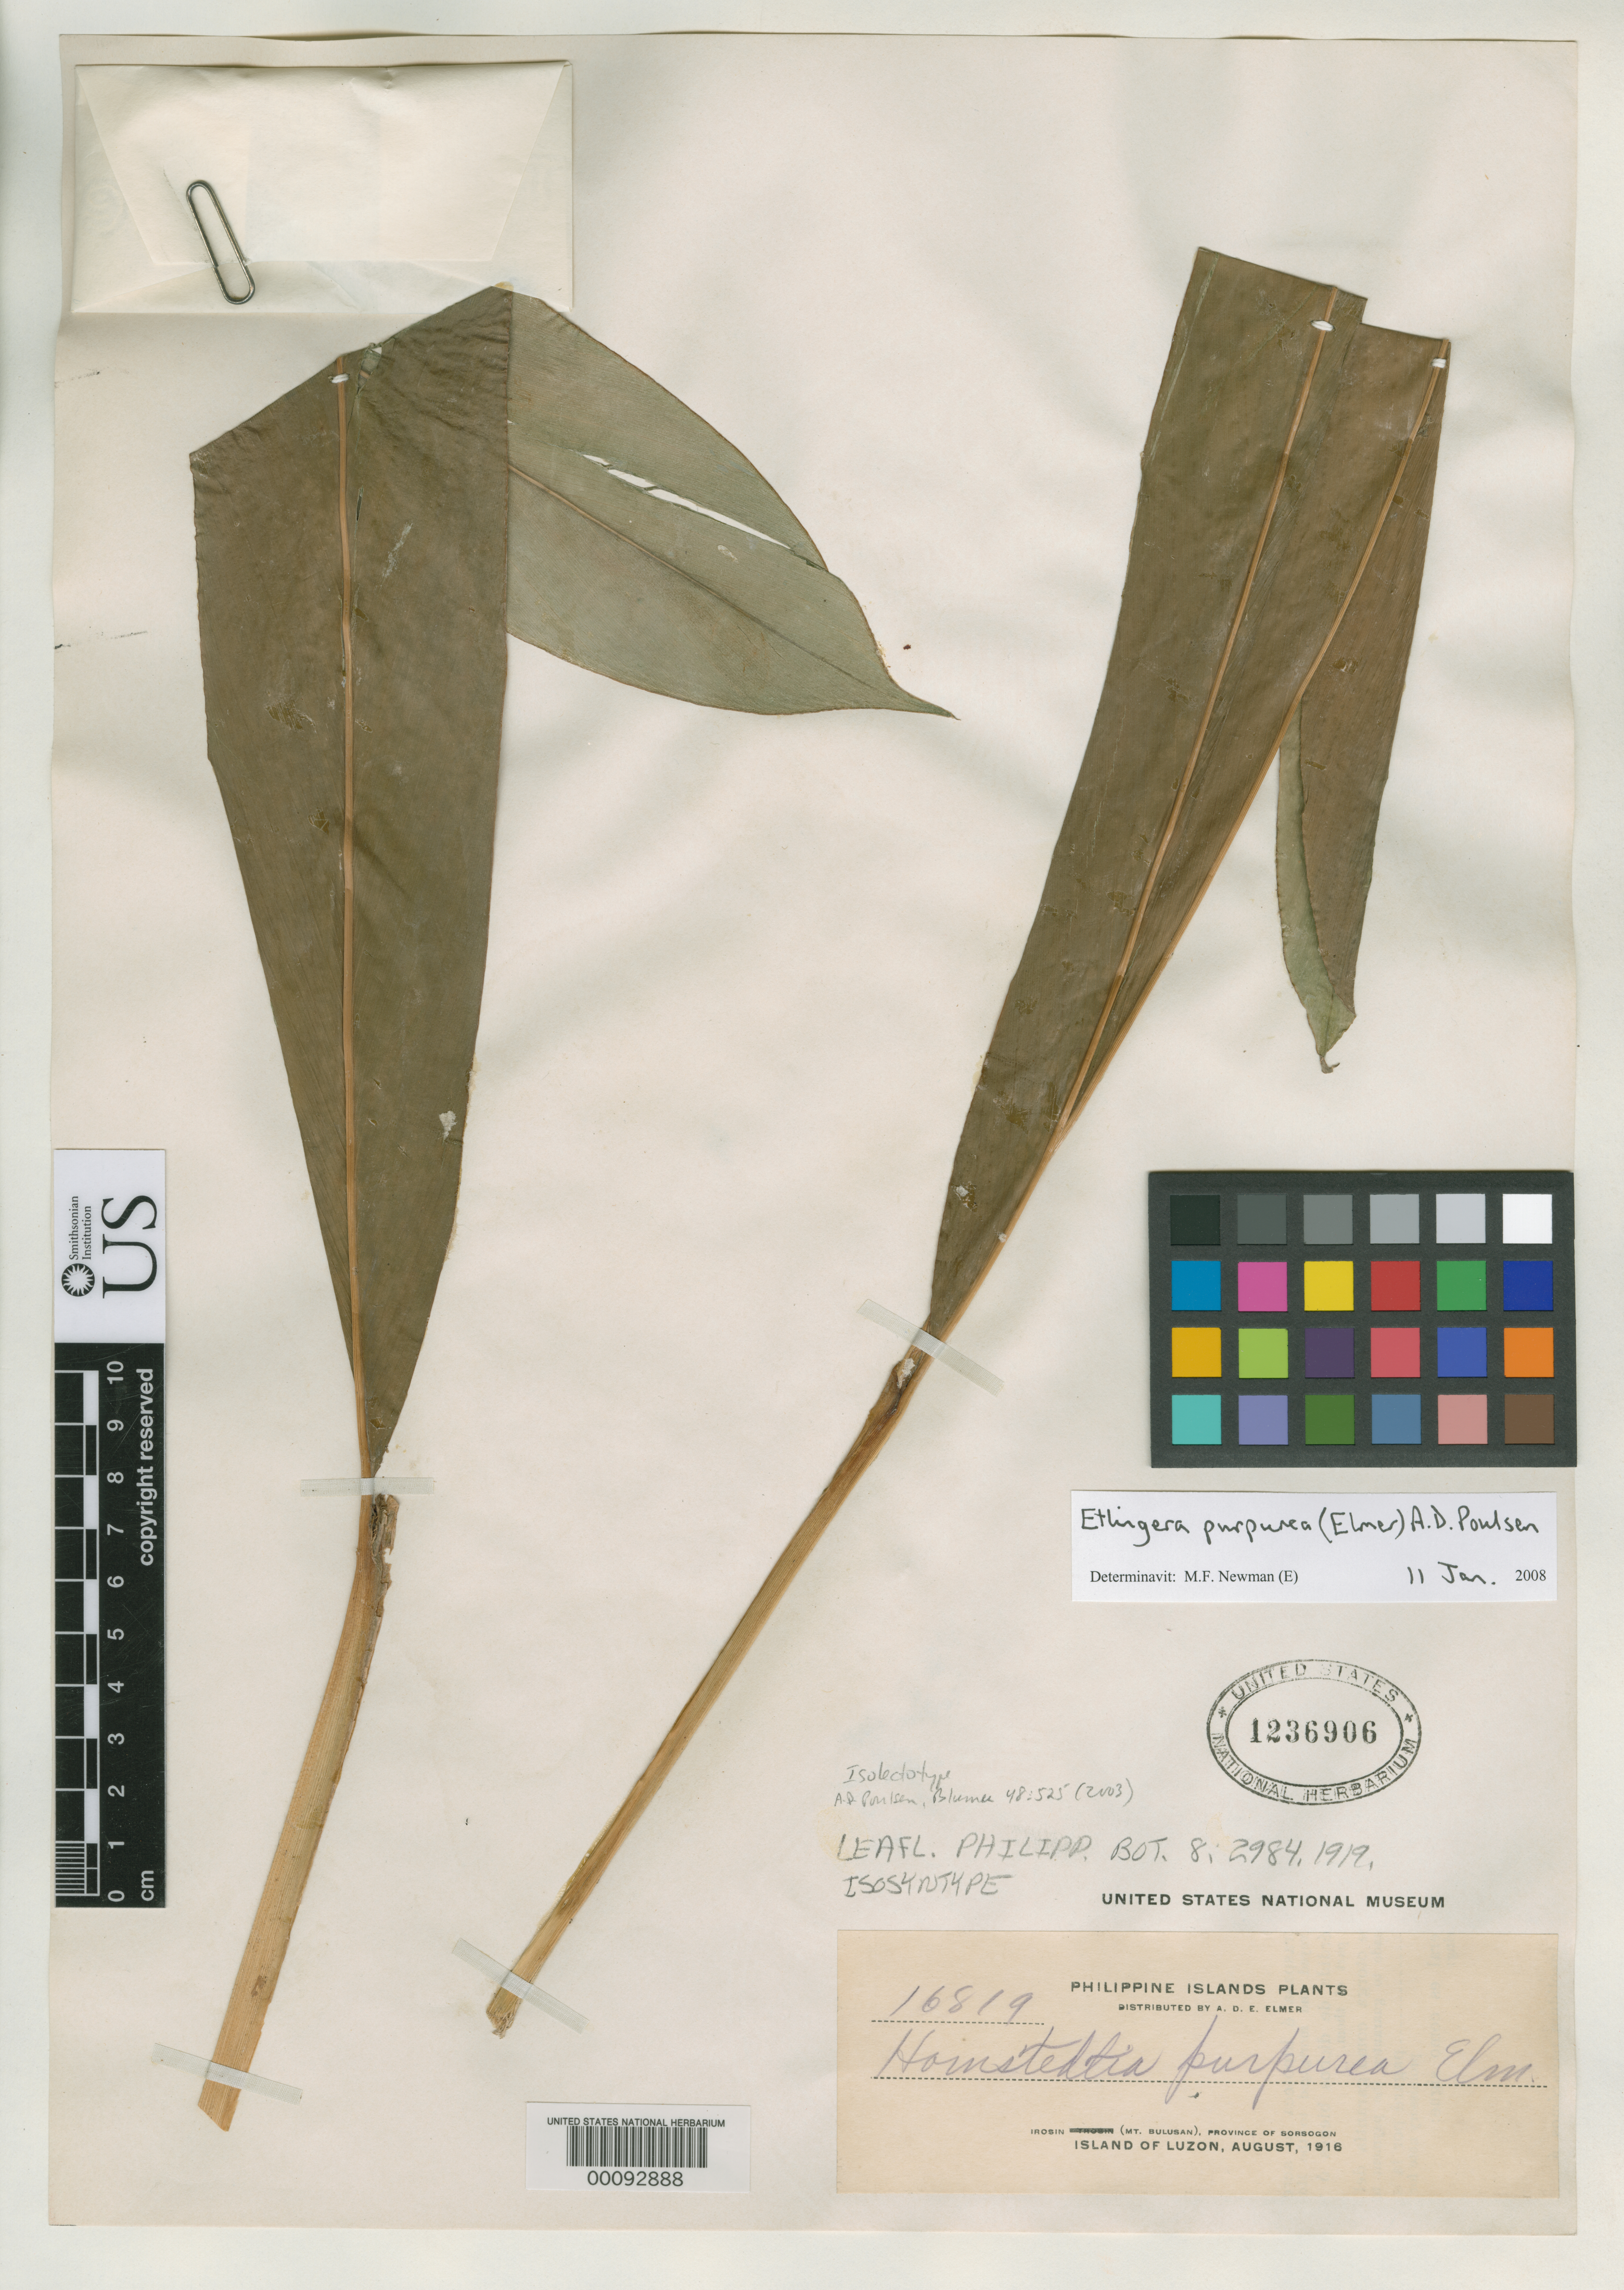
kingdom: Plantae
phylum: Tracheophyta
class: Liliopsida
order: Zingiberales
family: Zingiberaceae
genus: Hornstedtia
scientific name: Hornstedtia purpurea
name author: Elmer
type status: Isolectotype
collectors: A. D. E. Elmer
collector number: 16819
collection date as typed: Aug 1916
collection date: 1916-08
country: Philippines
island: Luzon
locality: Irosin (Mt. Bulusan), Province of Sorsogon.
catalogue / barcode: US 1236906